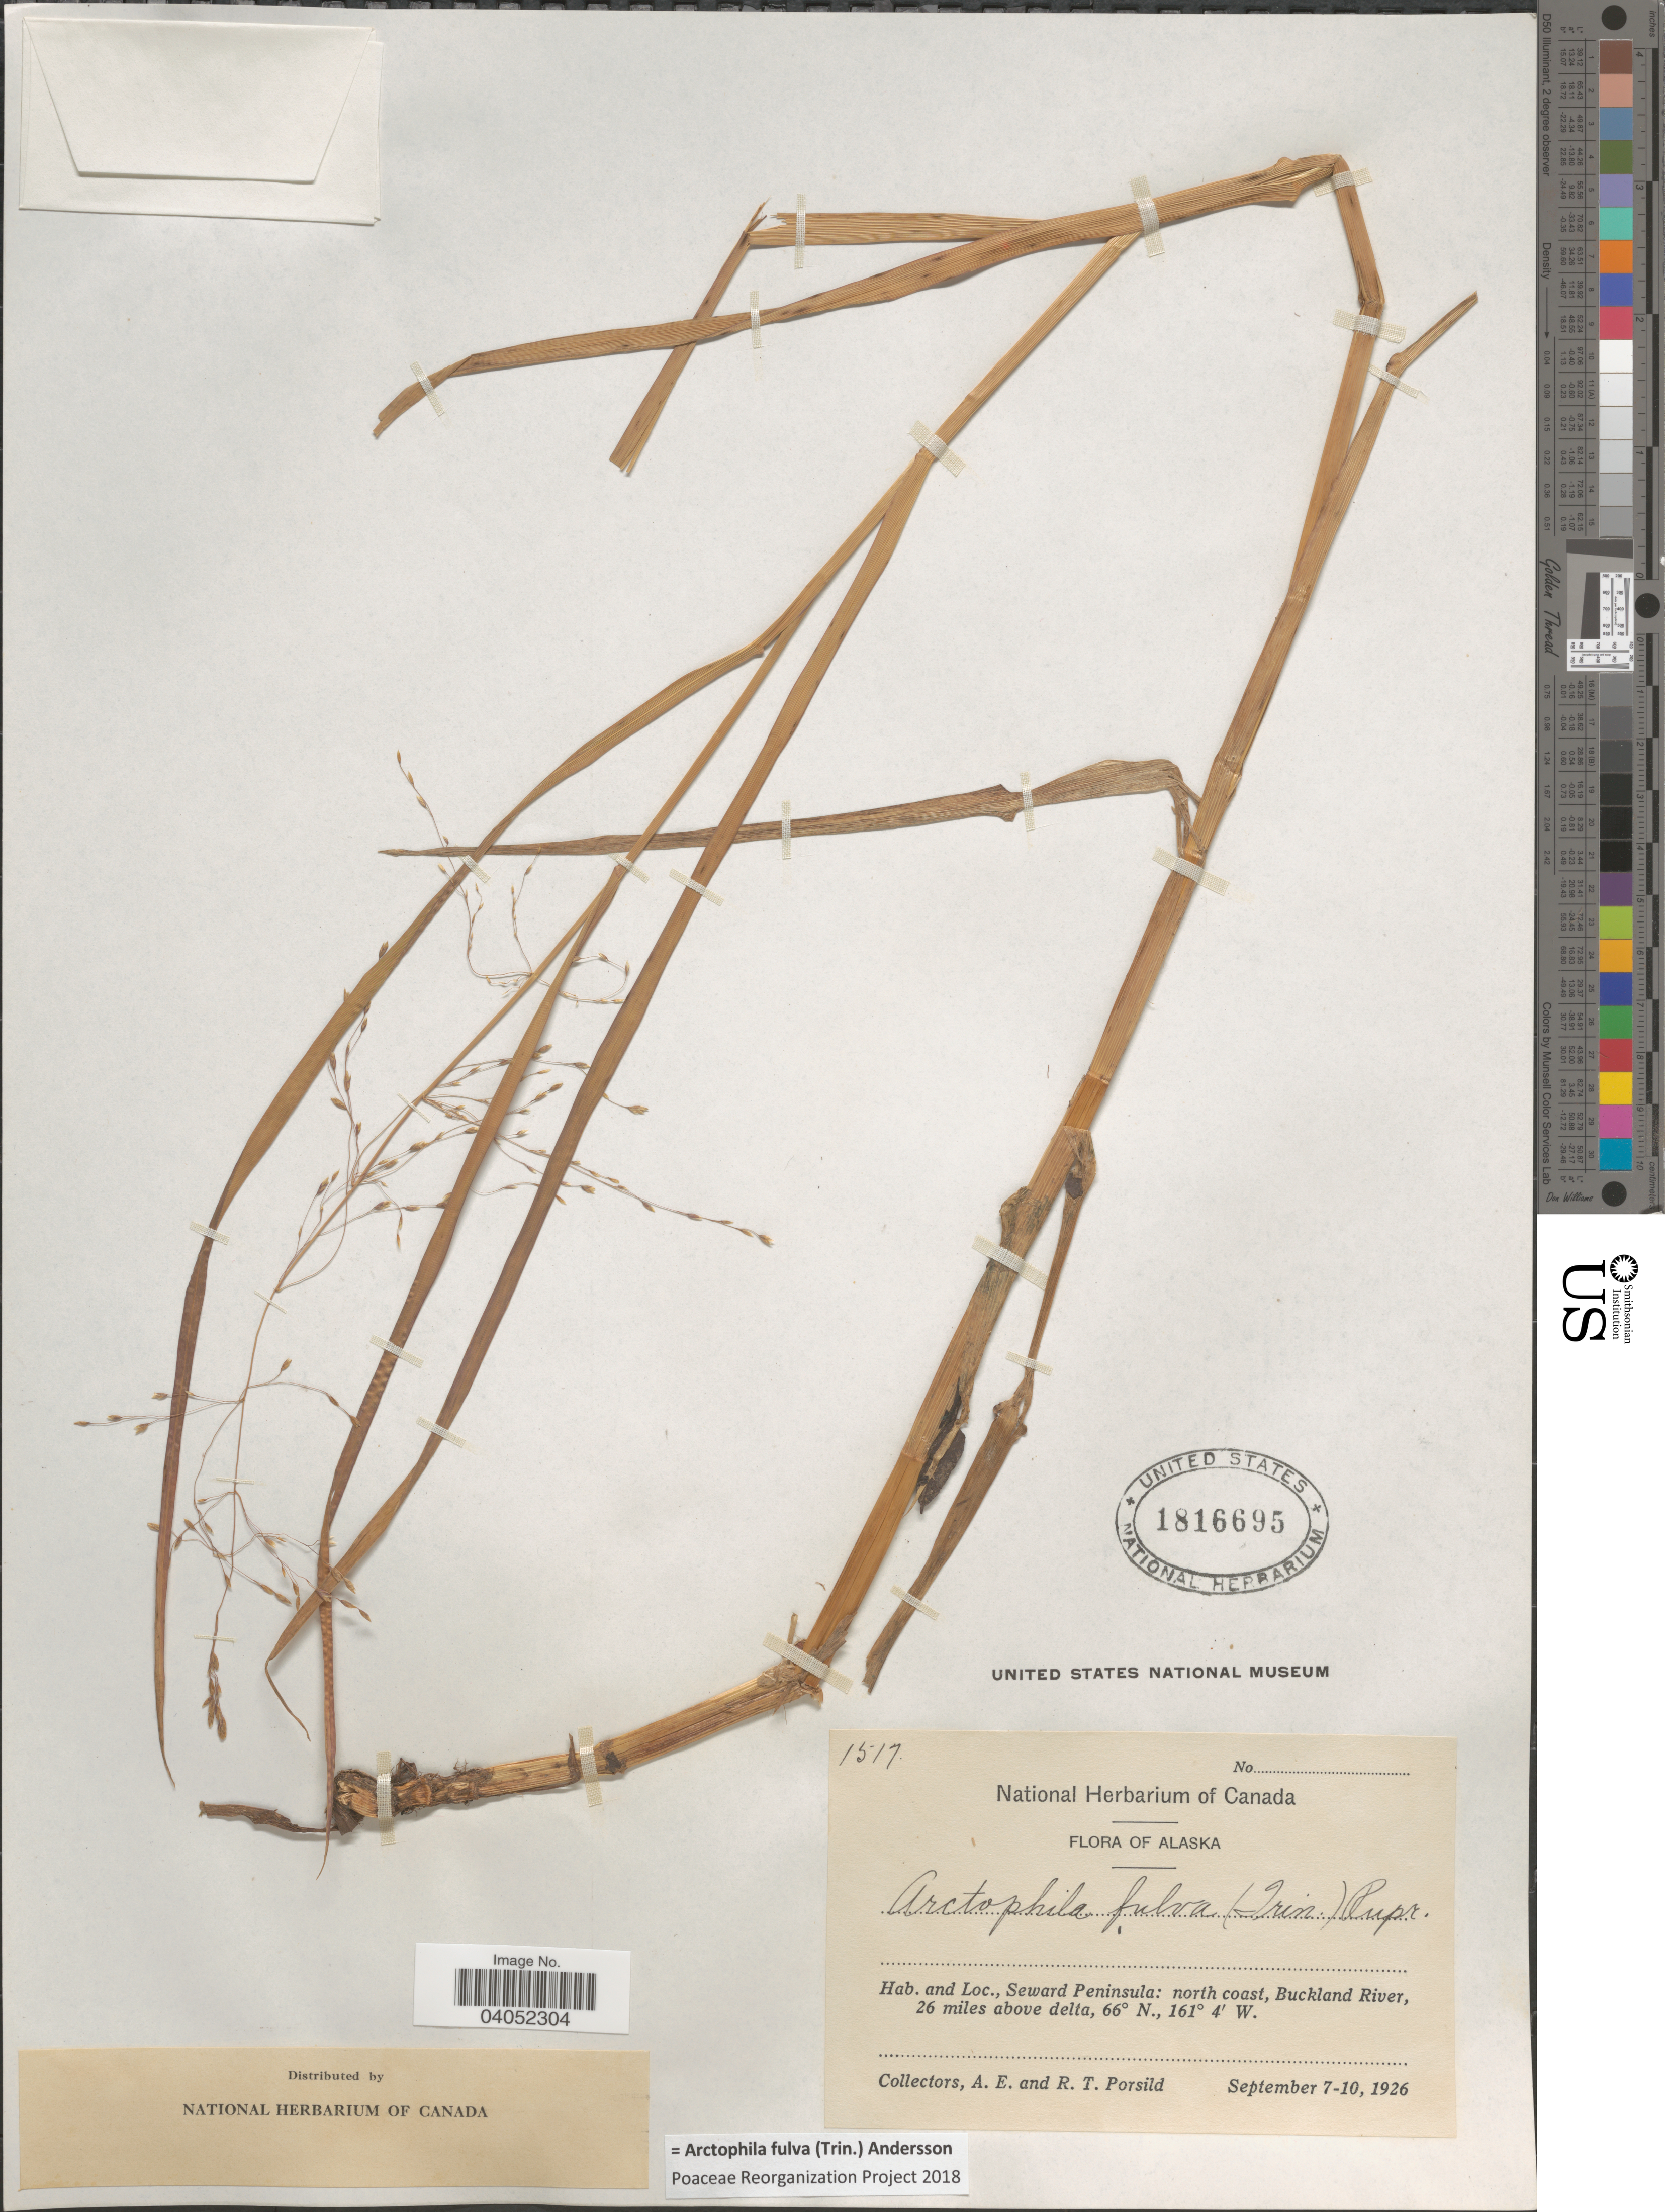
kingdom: Plantae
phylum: Tracheophyta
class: Liliopsida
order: Poales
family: Poaceae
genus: Arctophila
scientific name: Arctophila fulva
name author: (Trin.) Andersson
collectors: A. E. Porsild & R. T. Porsild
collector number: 1517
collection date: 1926-09-07/1926-09-10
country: United States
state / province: Alaska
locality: Seward Peninsula: north coast, Buckland River, 26 miles above delta.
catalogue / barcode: US 1816695